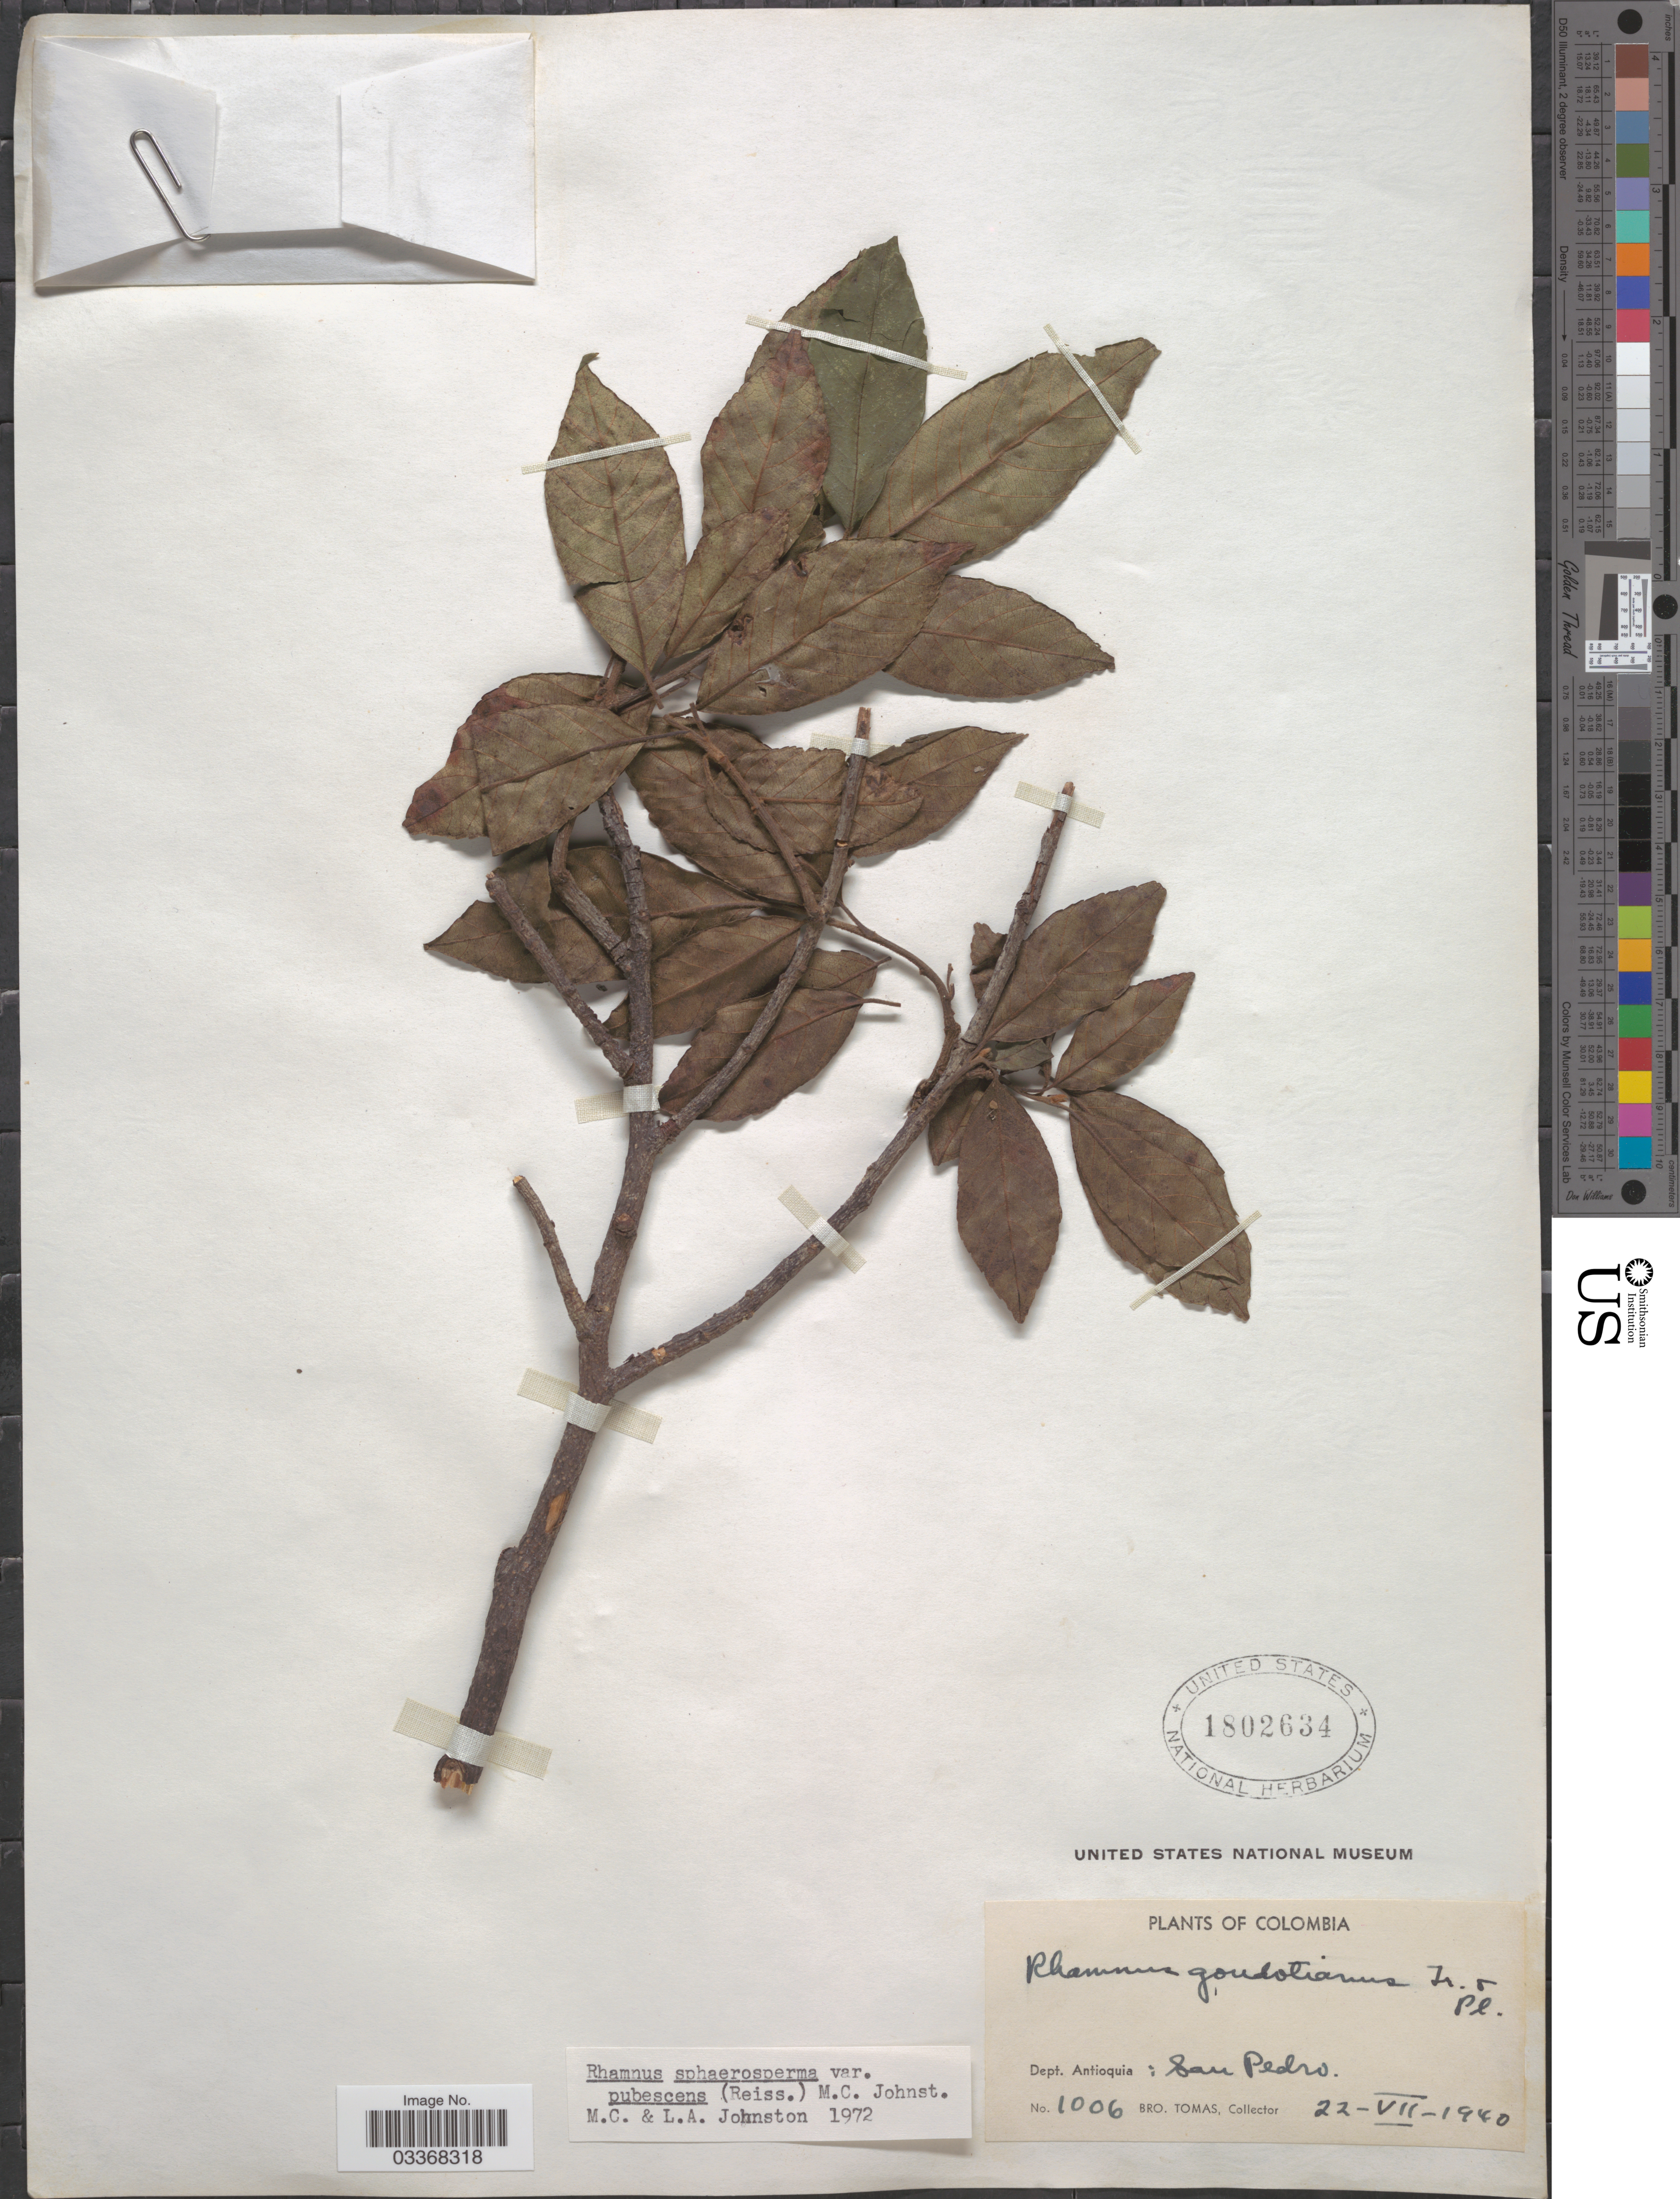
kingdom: Plantae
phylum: Tracheophyta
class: Magnoliopsida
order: Rosales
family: Rhamnaceae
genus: Frangula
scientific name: Frangula goudotiana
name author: (Triana & Planch.) Grubov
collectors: Bro. A. Tomas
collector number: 1006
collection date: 1940-07-22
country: Colombia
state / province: Antioquia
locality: Dept. Antioquia: San Pedro.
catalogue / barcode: US 1802634